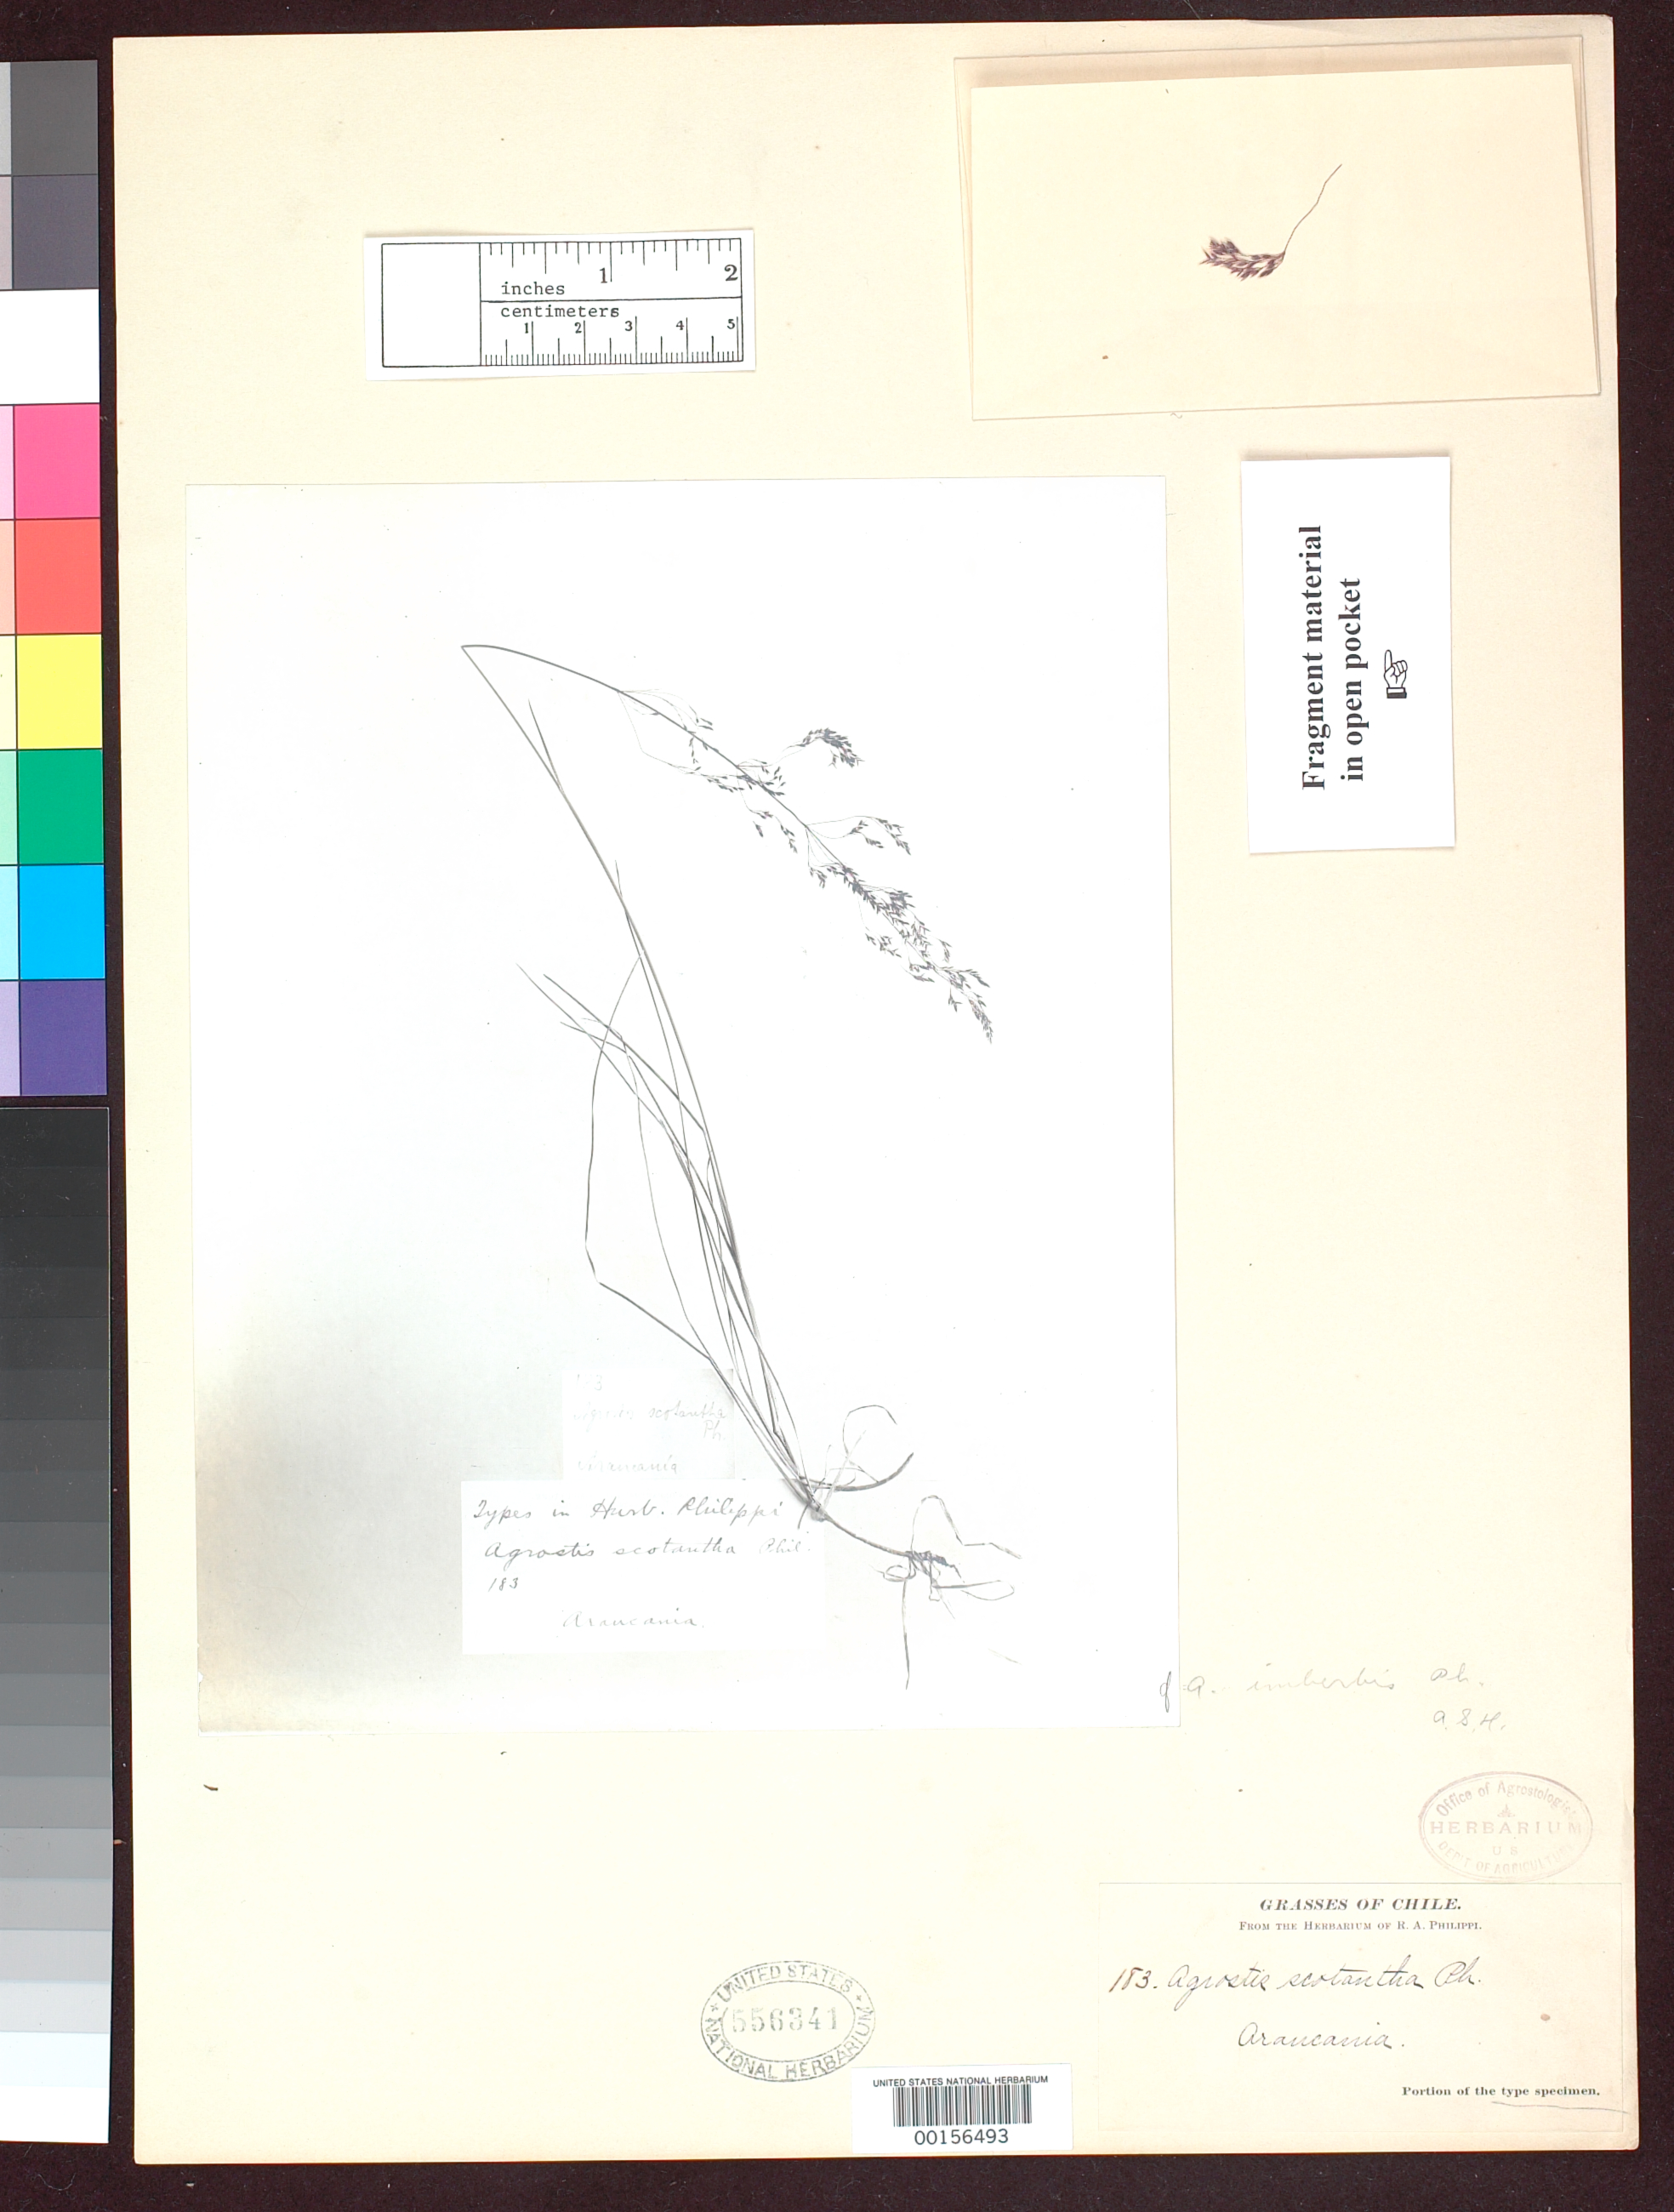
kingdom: Plantae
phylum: Tracheophyta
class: Liliopsida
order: Poales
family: Poaceae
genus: Agrostis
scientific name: Agrostis scotantha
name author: Phil.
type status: Type Fragment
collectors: C. Rahmer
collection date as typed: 1887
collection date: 1887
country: Chile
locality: Araucania.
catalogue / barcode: US 556341